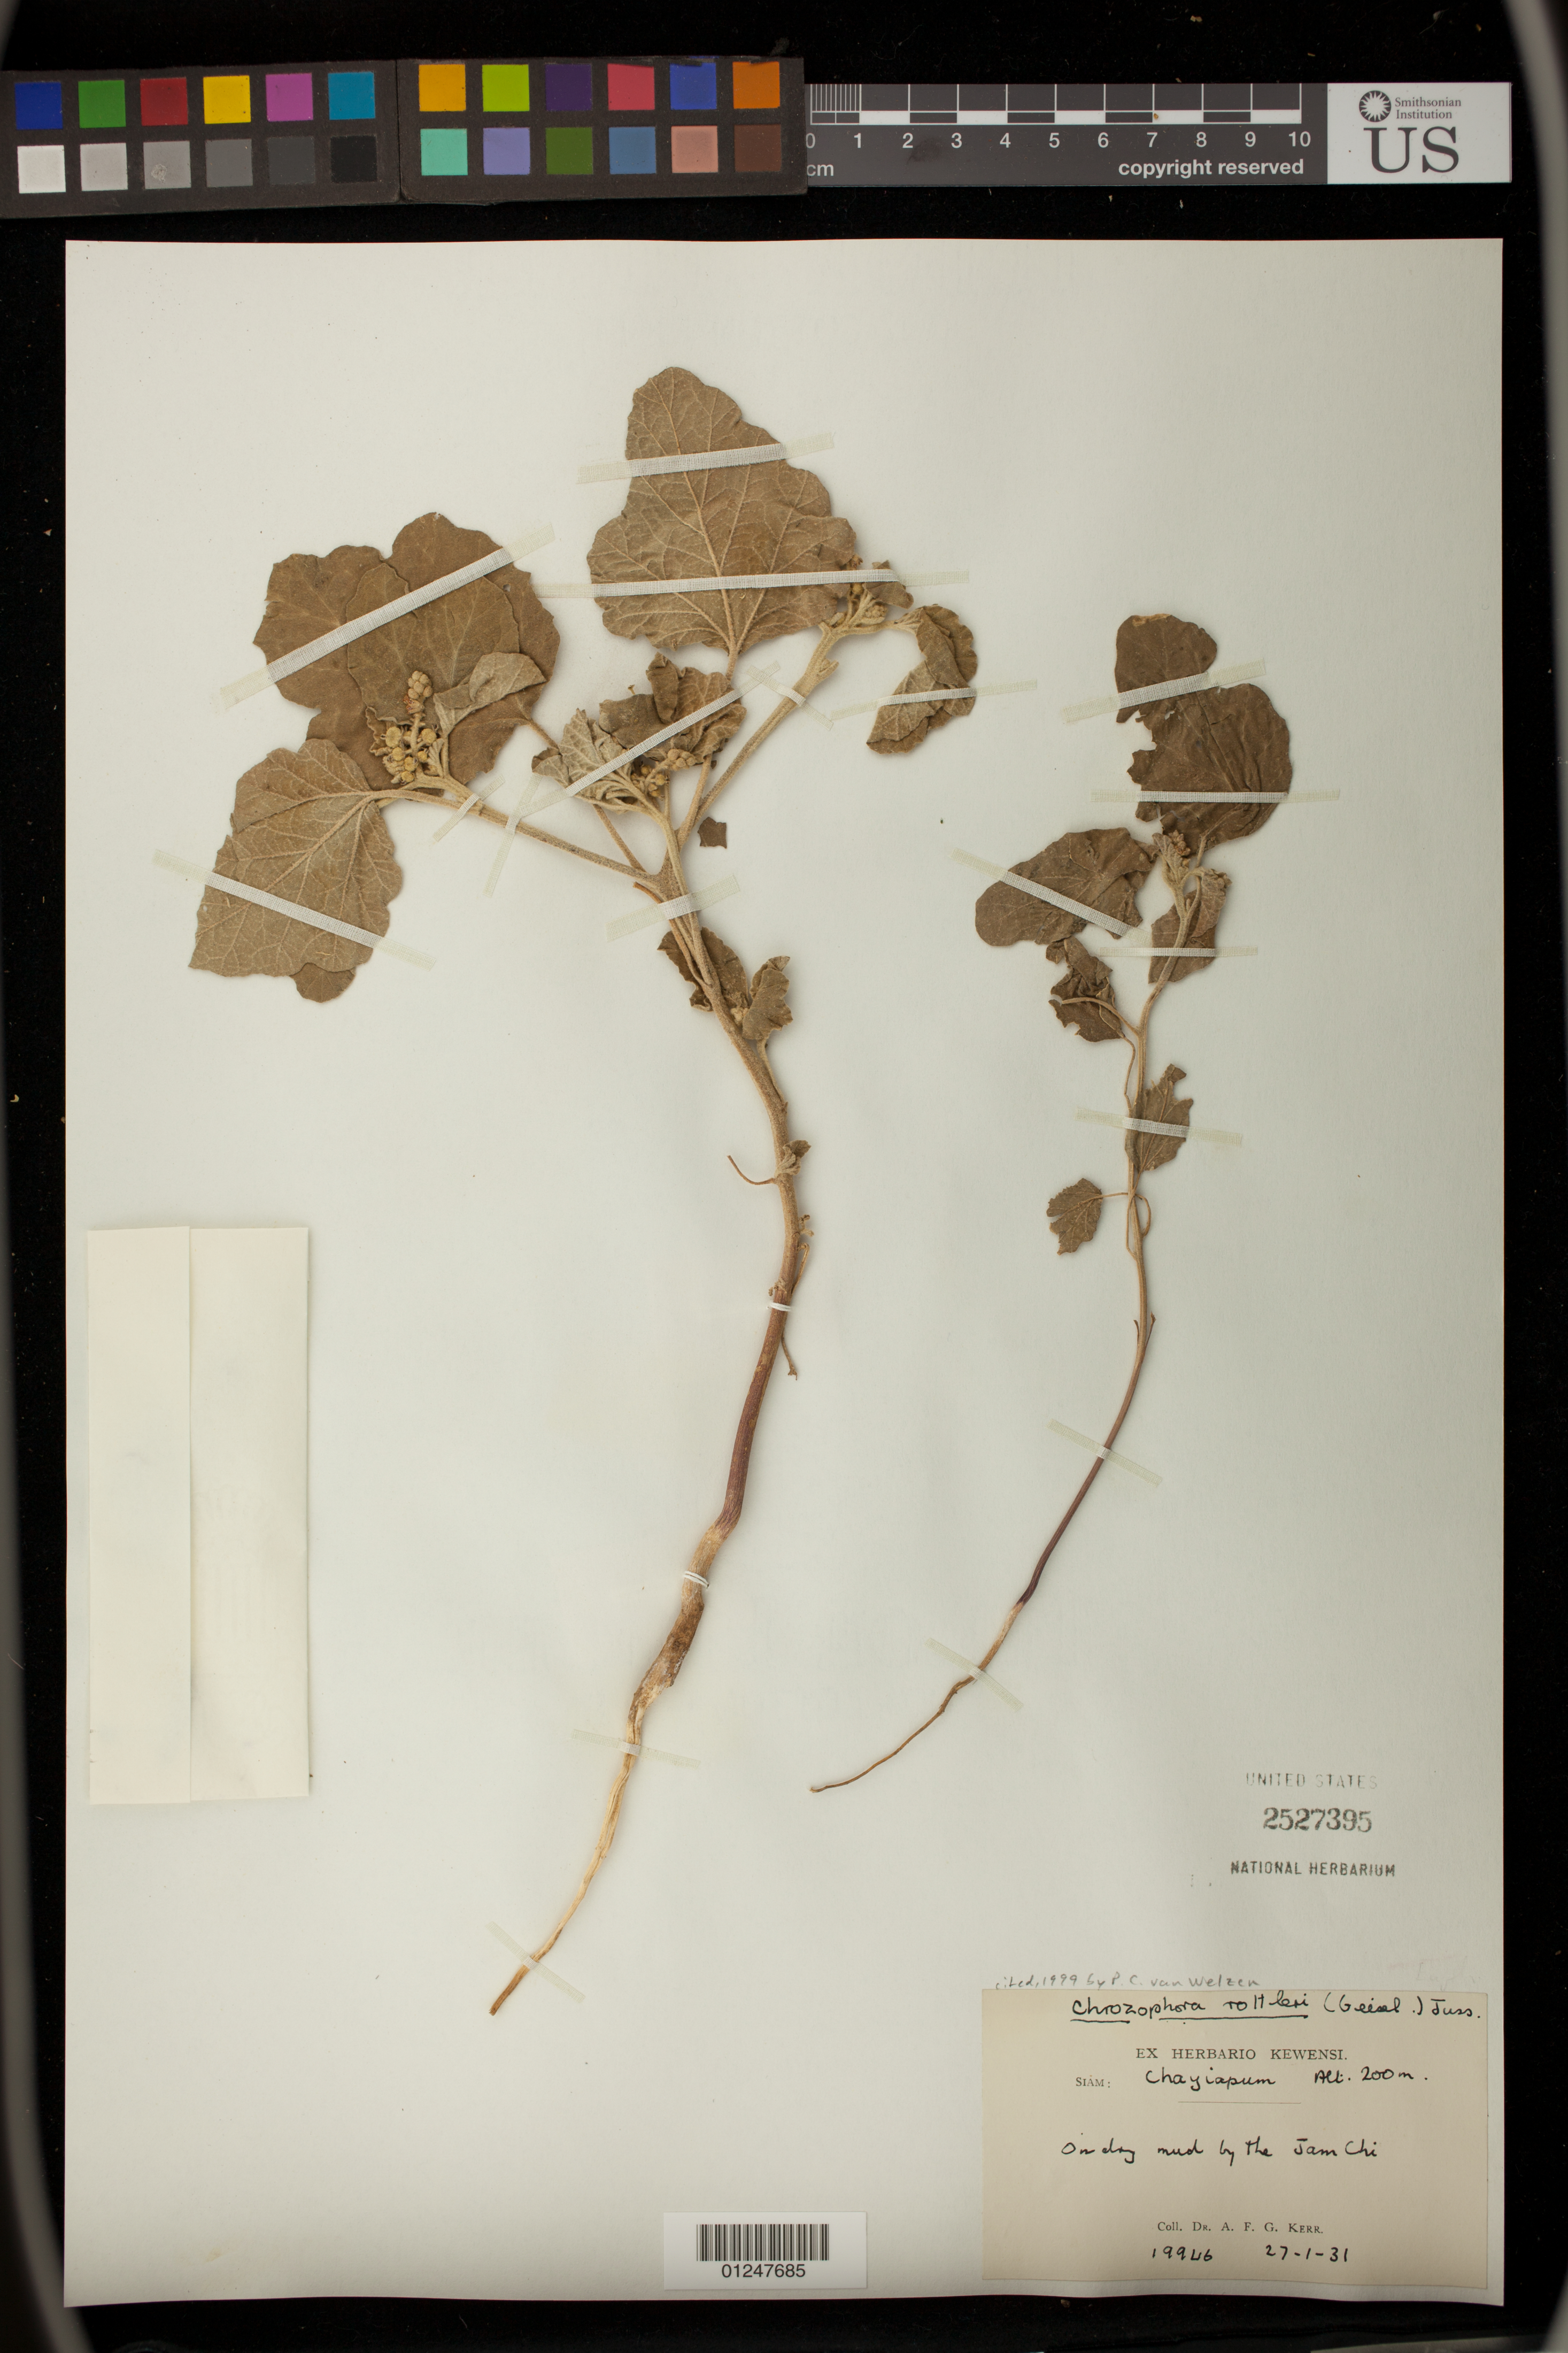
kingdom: Plantae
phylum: Tracheophyta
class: Magnoliopsida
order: Malpighiales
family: Euphorbiaceae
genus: Chrozophora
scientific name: Chrozophora rottleri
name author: (Geiseler) Spreng.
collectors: A. F. G. Kerr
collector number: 19946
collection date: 1931-01-27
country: Thailand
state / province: Chaiyaphum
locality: Siam : [[Chayiapum]]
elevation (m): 200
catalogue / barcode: US 2527395